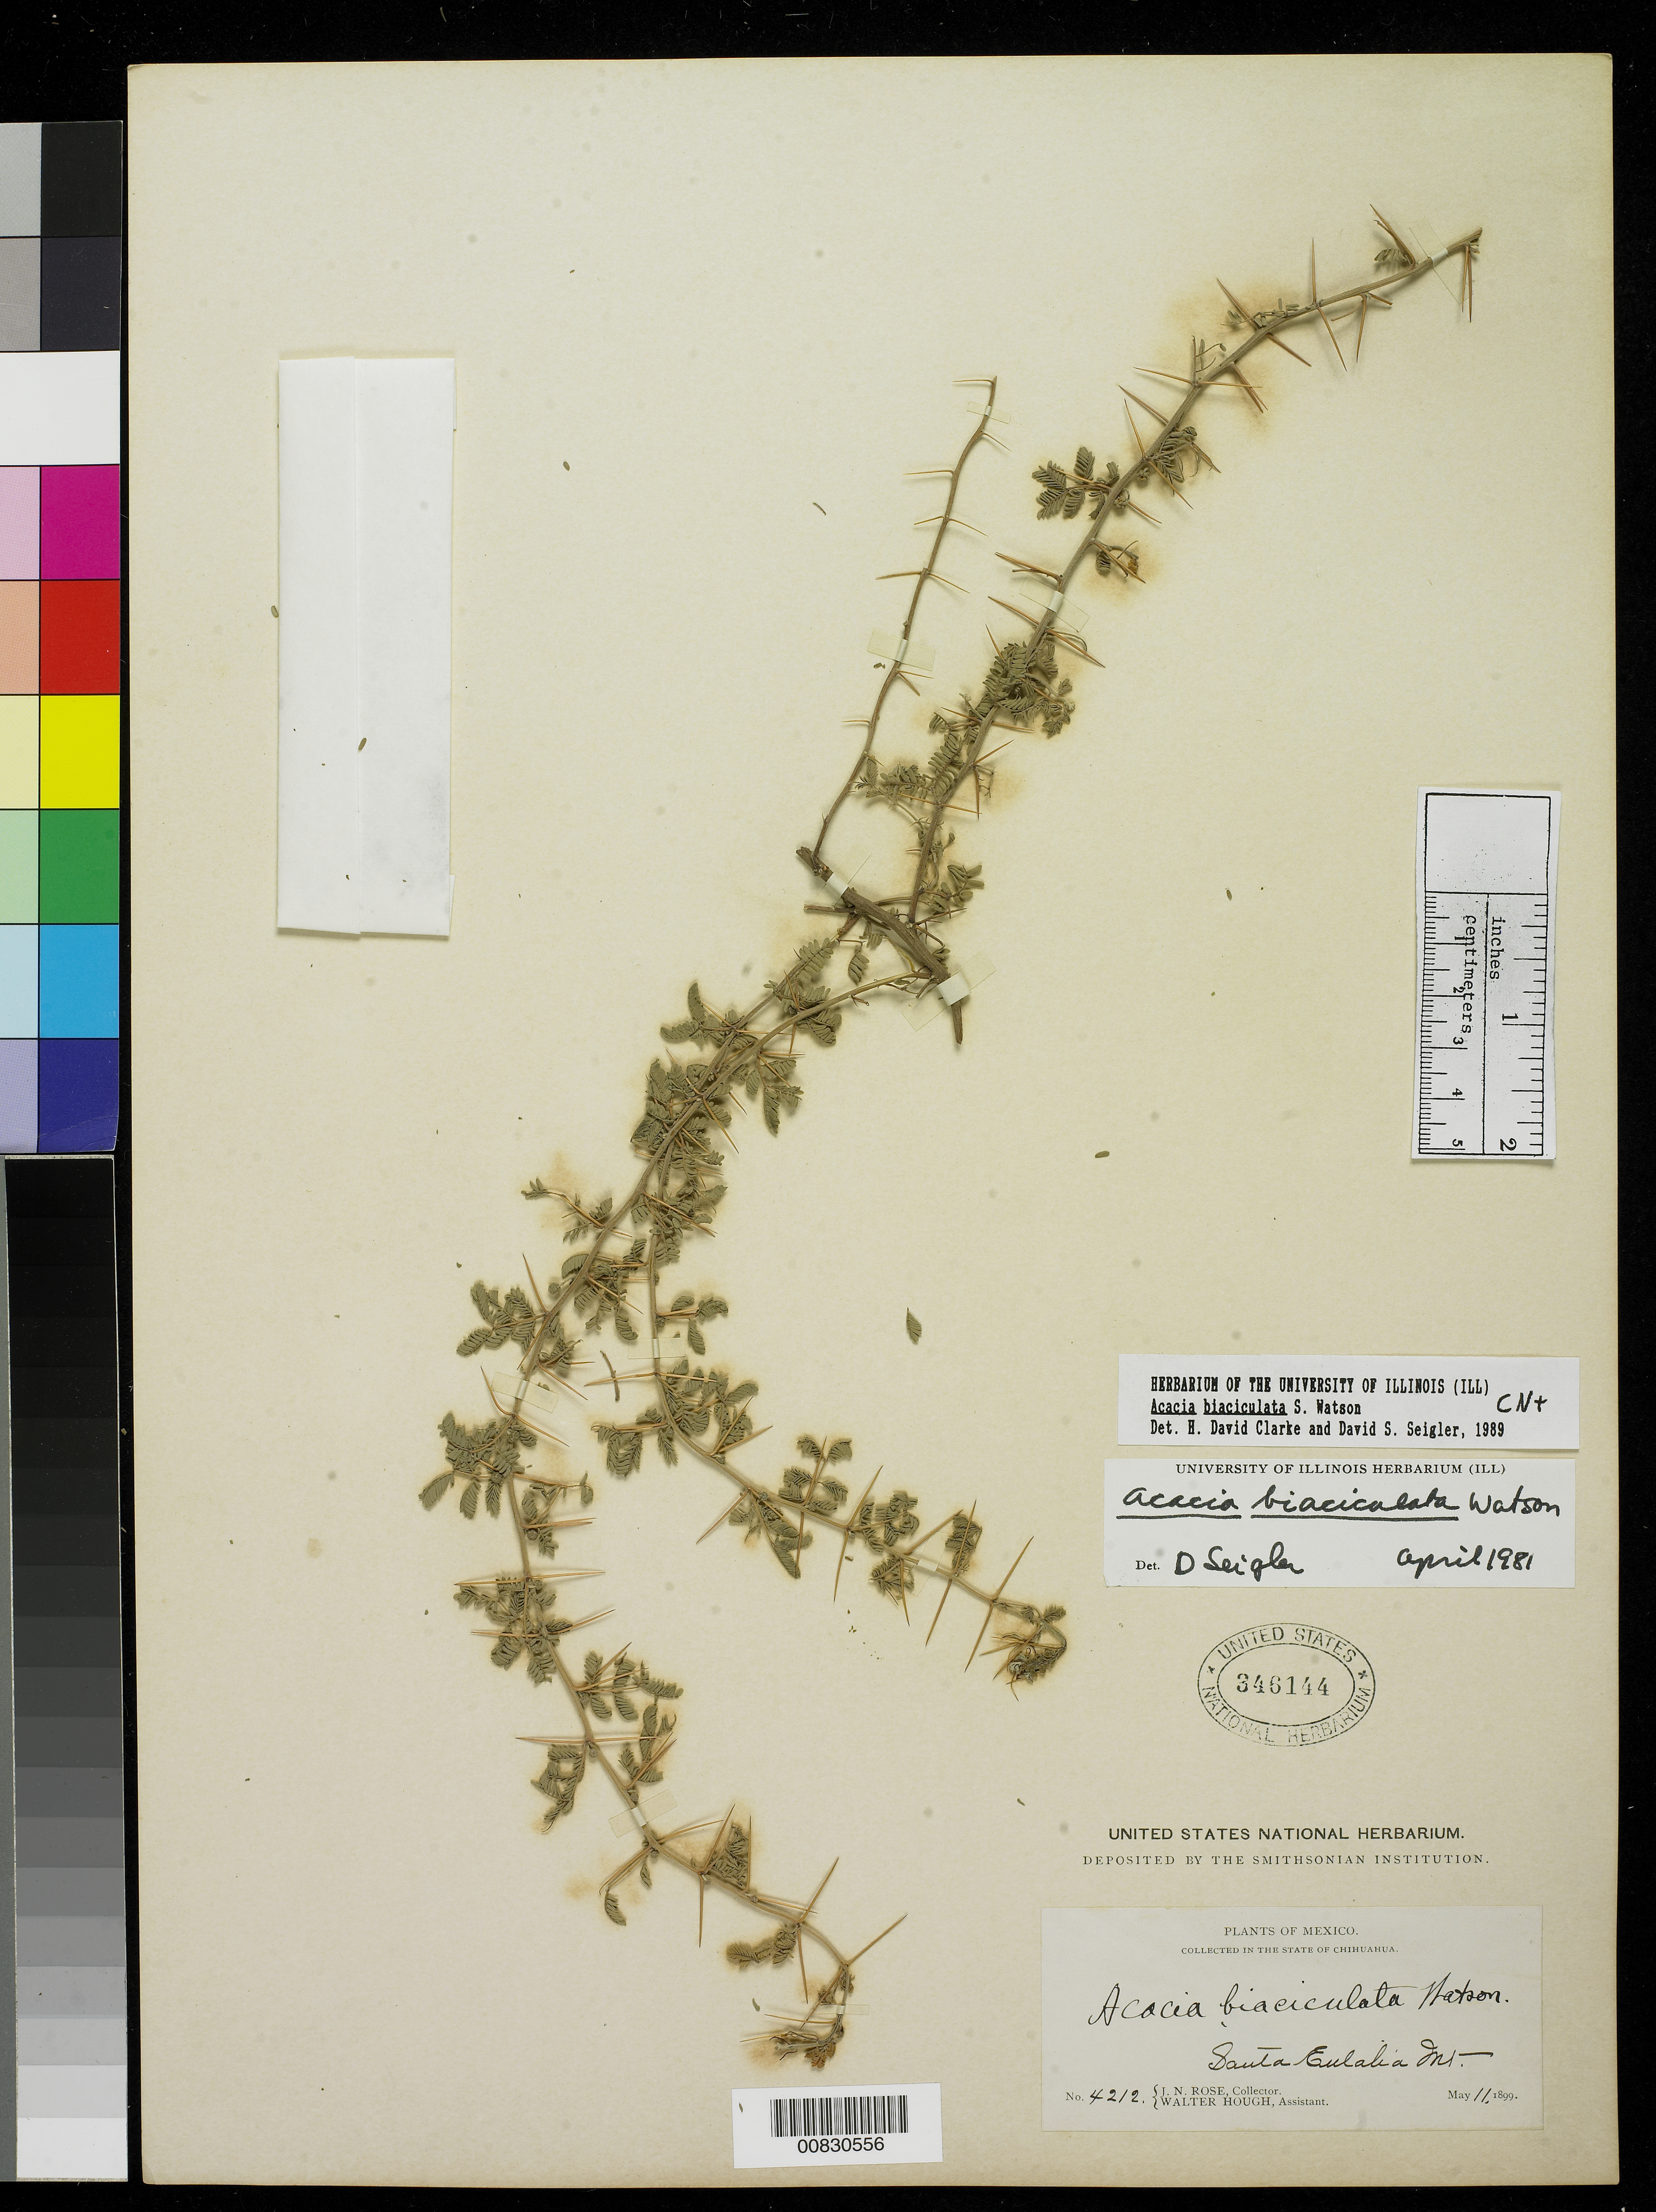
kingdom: Plantae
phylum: Tracheophyta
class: Magnoliopsida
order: Fabales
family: Fabaceae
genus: Acacia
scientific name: Acacia biaciculata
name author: S. Watson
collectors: J. N. Rose & W. Hough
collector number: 4212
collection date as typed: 11 May 1899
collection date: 1899-05-11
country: Mexico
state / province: Chihuahua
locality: Santa Eulalia Mts., Chihuahua.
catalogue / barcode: US 346144